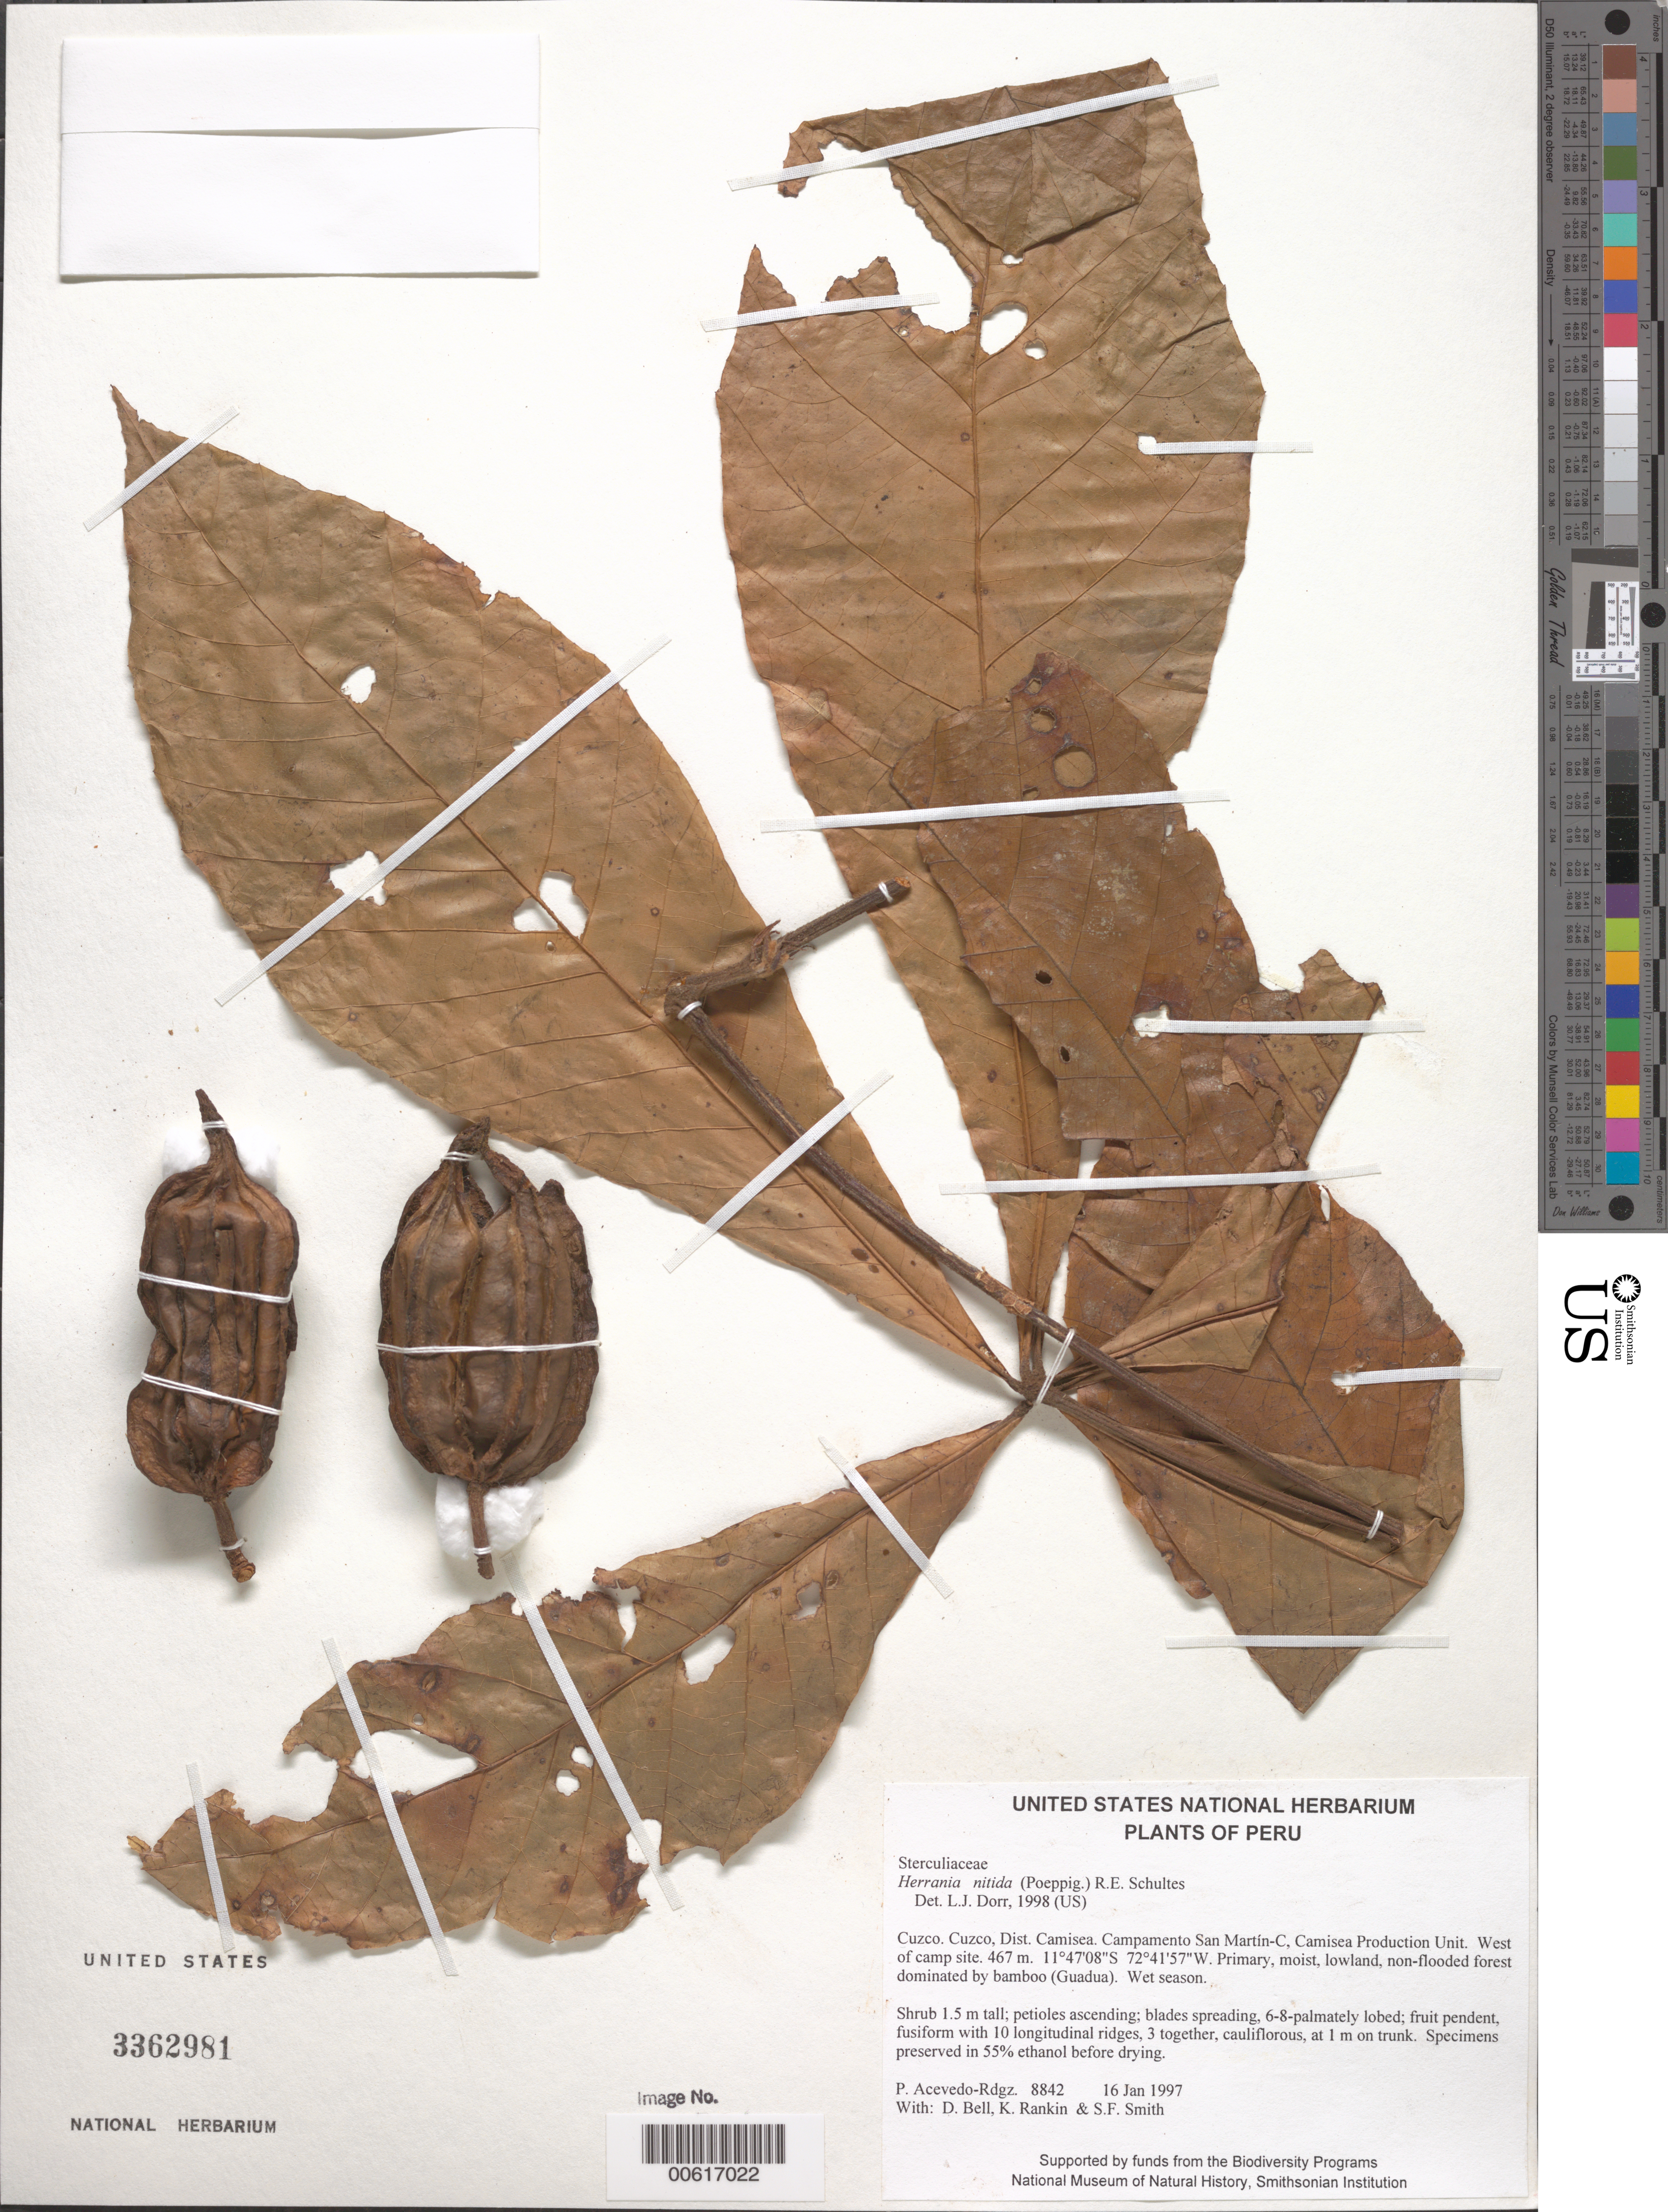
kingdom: Plantae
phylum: Tracheophyta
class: Magnoliopsida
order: Malvales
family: Malvaceae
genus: Herrania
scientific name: Herrania nitida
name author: (Poepp.) R.E. Schult.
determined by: Dorr, L. J., (BOT), Smithsonian Institution - National Museum of Natural History (UNITED STATES)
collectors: P. Acevedo-Rodr., D. A. Bell, K. B. Rankin & S.F. Smith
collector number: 8842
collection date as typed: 16 Jan 1997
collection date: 1997-01-16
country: Peru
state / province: Cusco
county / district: Cusco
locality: Districto Camisea, Campamento San Martín-C, Camisea Production Unit. West of camp site.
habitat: Primary, moist, lowland, non-flooded forest dominated by bamboo (Guadua). Wet season.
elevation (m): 467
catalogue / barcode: US 3362981